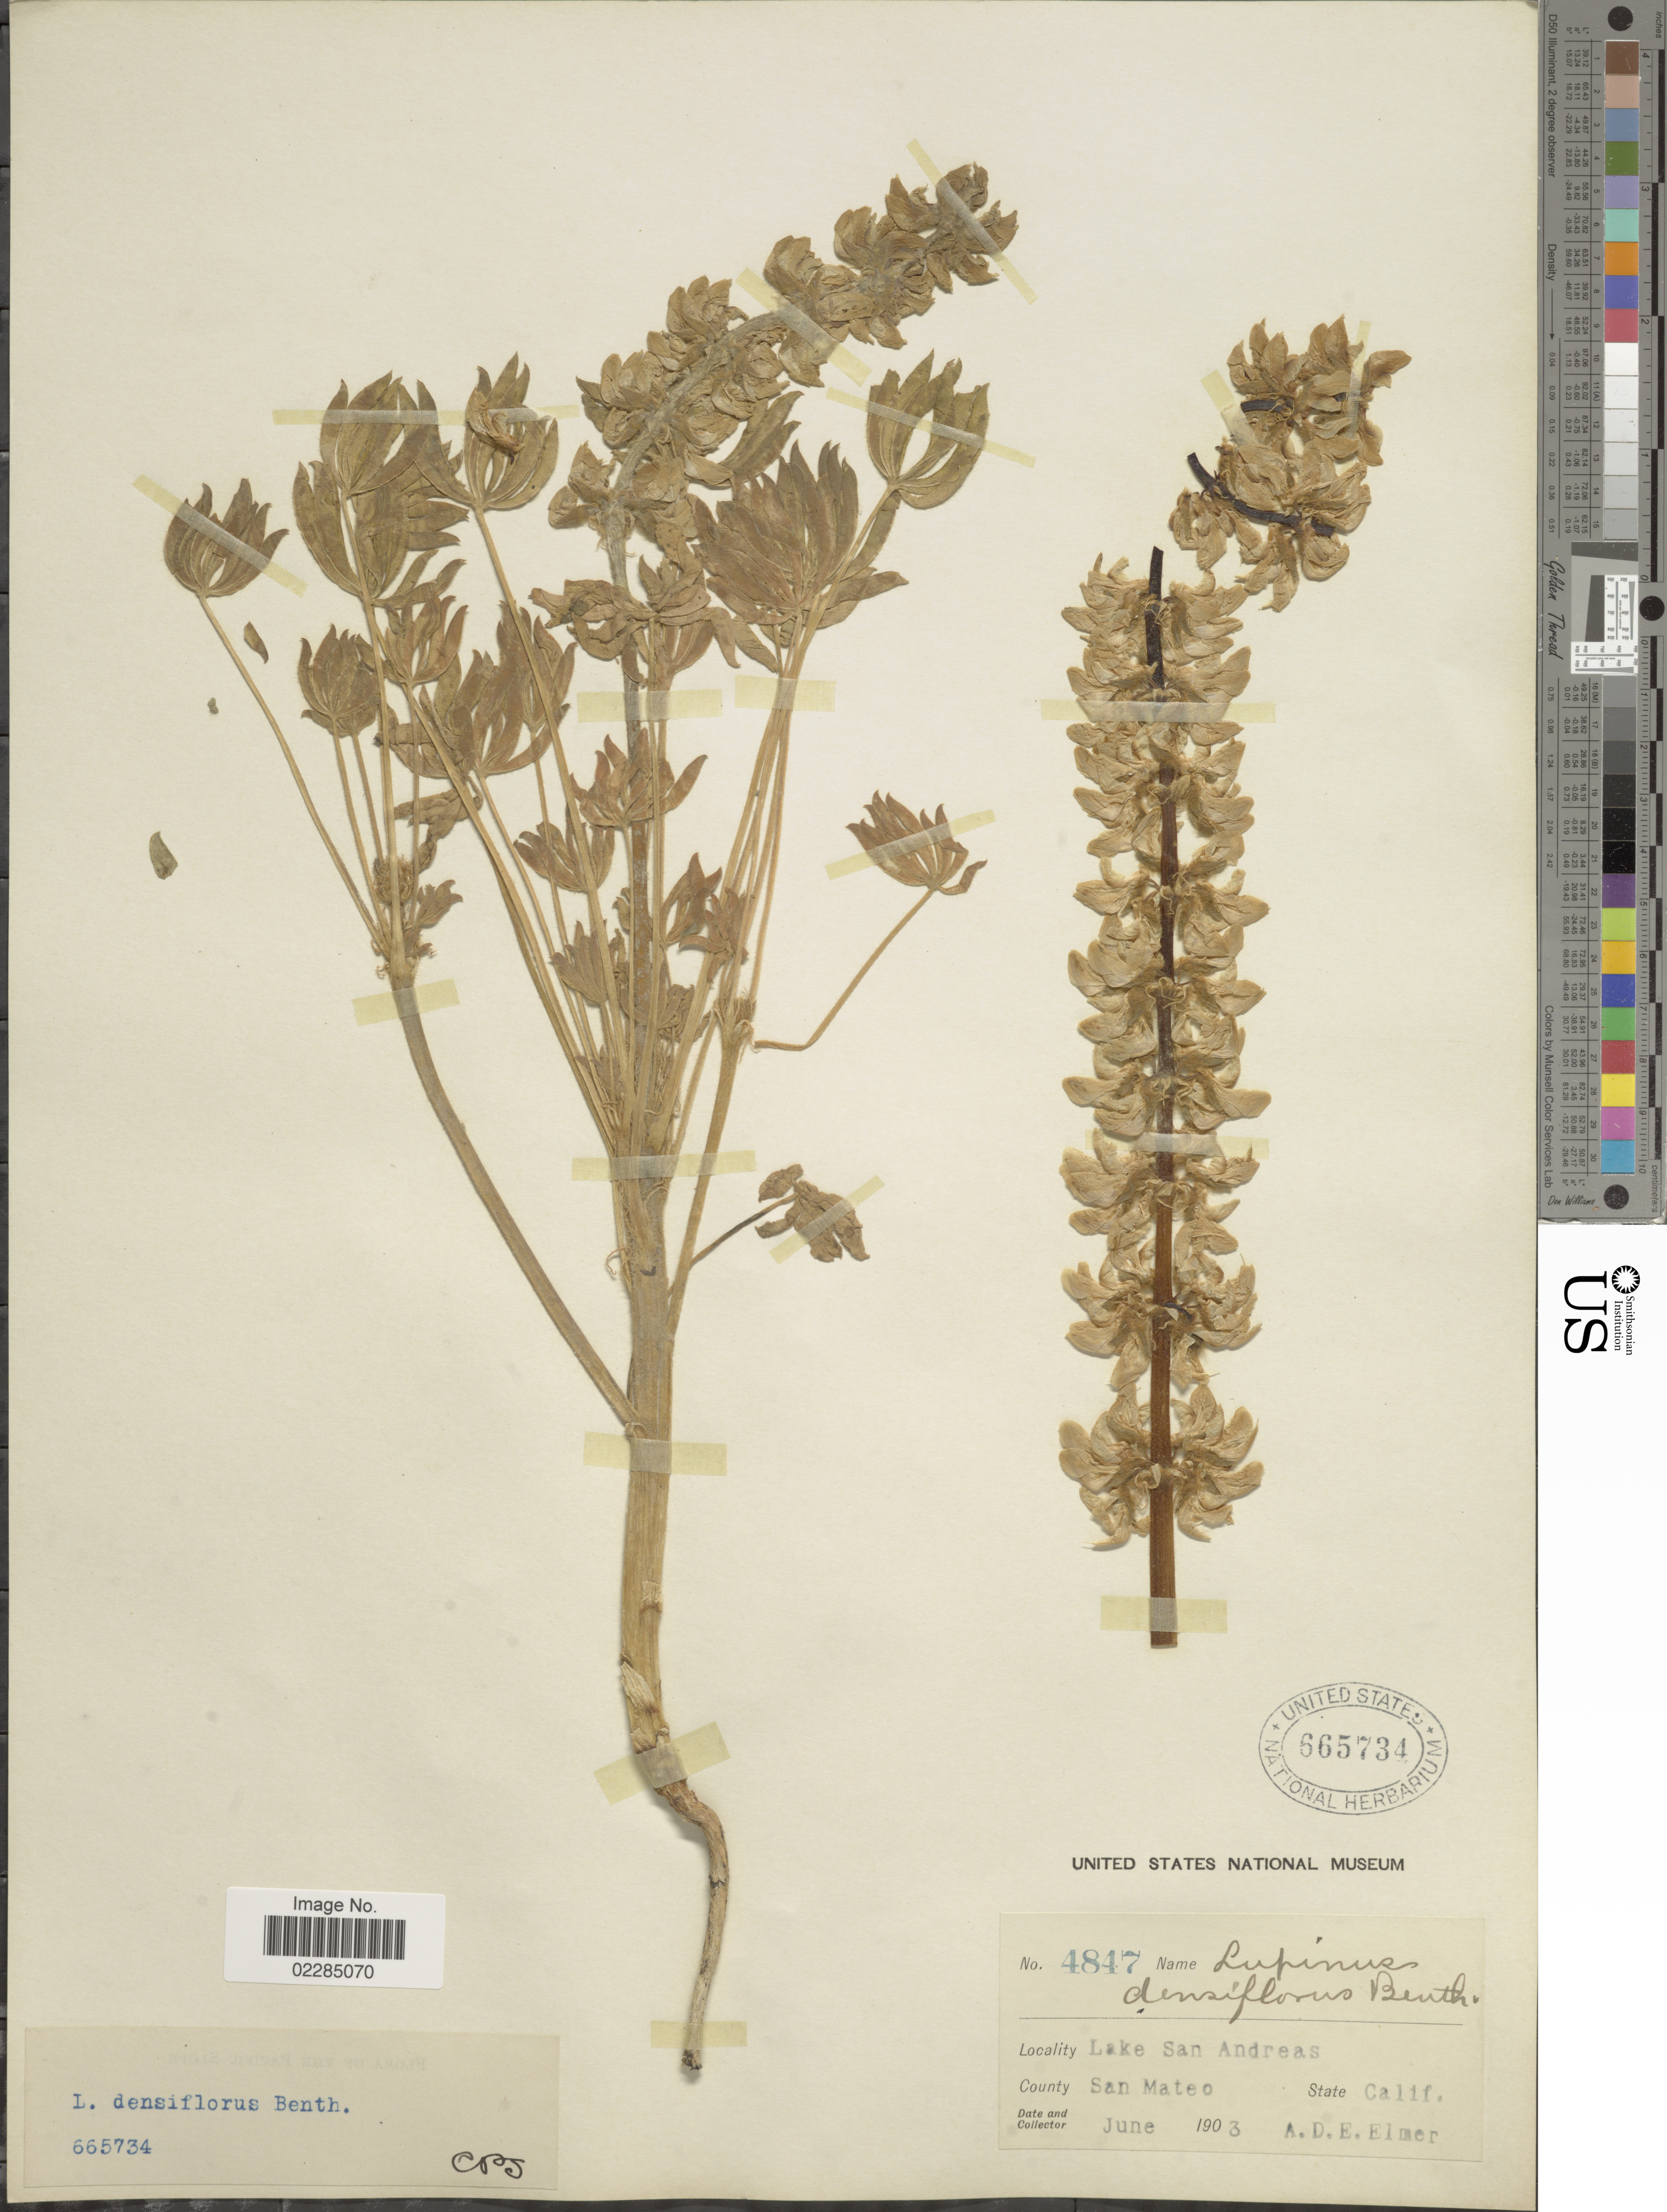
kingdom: Plantae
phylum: Tracheophyta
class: Magnoliopsida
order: Fabales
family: Fabaceae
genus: Lupinus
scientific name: Lupinus densiflorus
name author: Benth.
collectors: A. D. E. Elmer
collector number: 4847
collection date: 1903-06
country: United States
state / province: California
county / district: San Mateo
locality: Lake San Andreas. County San Mateo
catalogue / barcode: US 665734